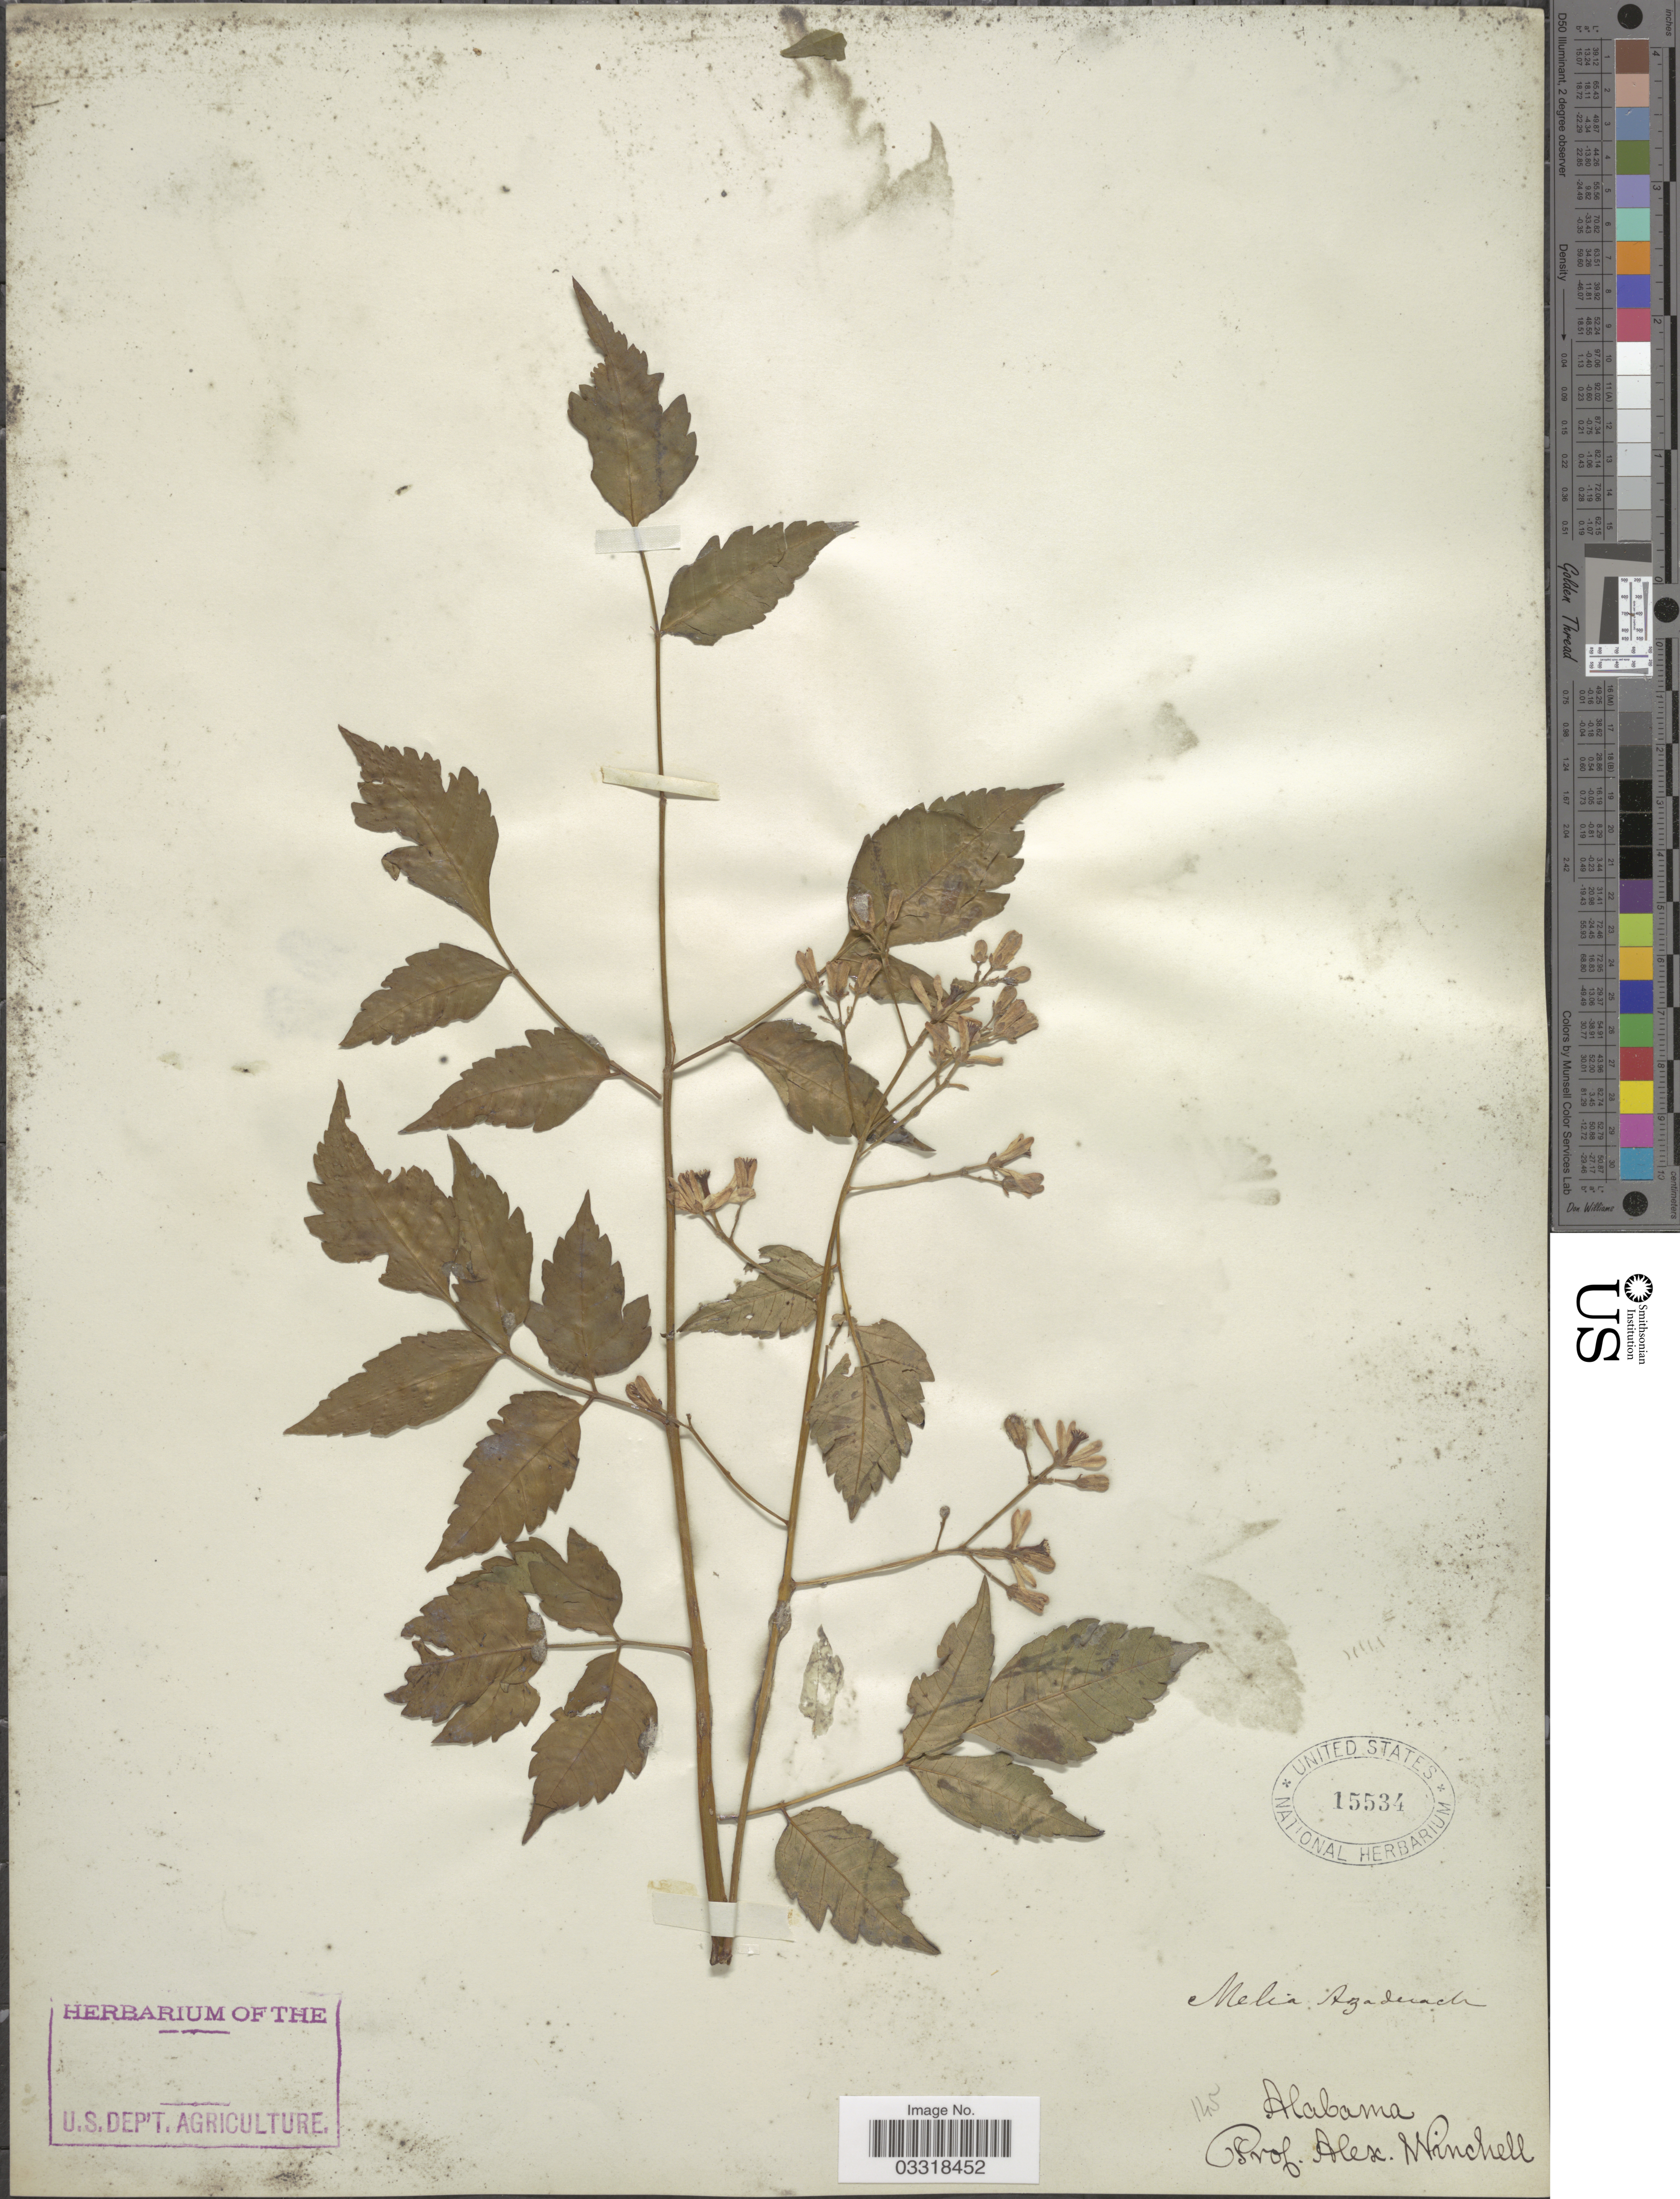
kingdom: Plantae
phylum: Tracheophyta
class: Magnoliopsida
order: Sapindales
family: Meliaceae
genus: Melia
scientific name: Melia azedarach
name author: L.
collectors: A. Winchell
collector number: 145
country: United States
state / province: Alabama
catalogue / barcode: US 15534